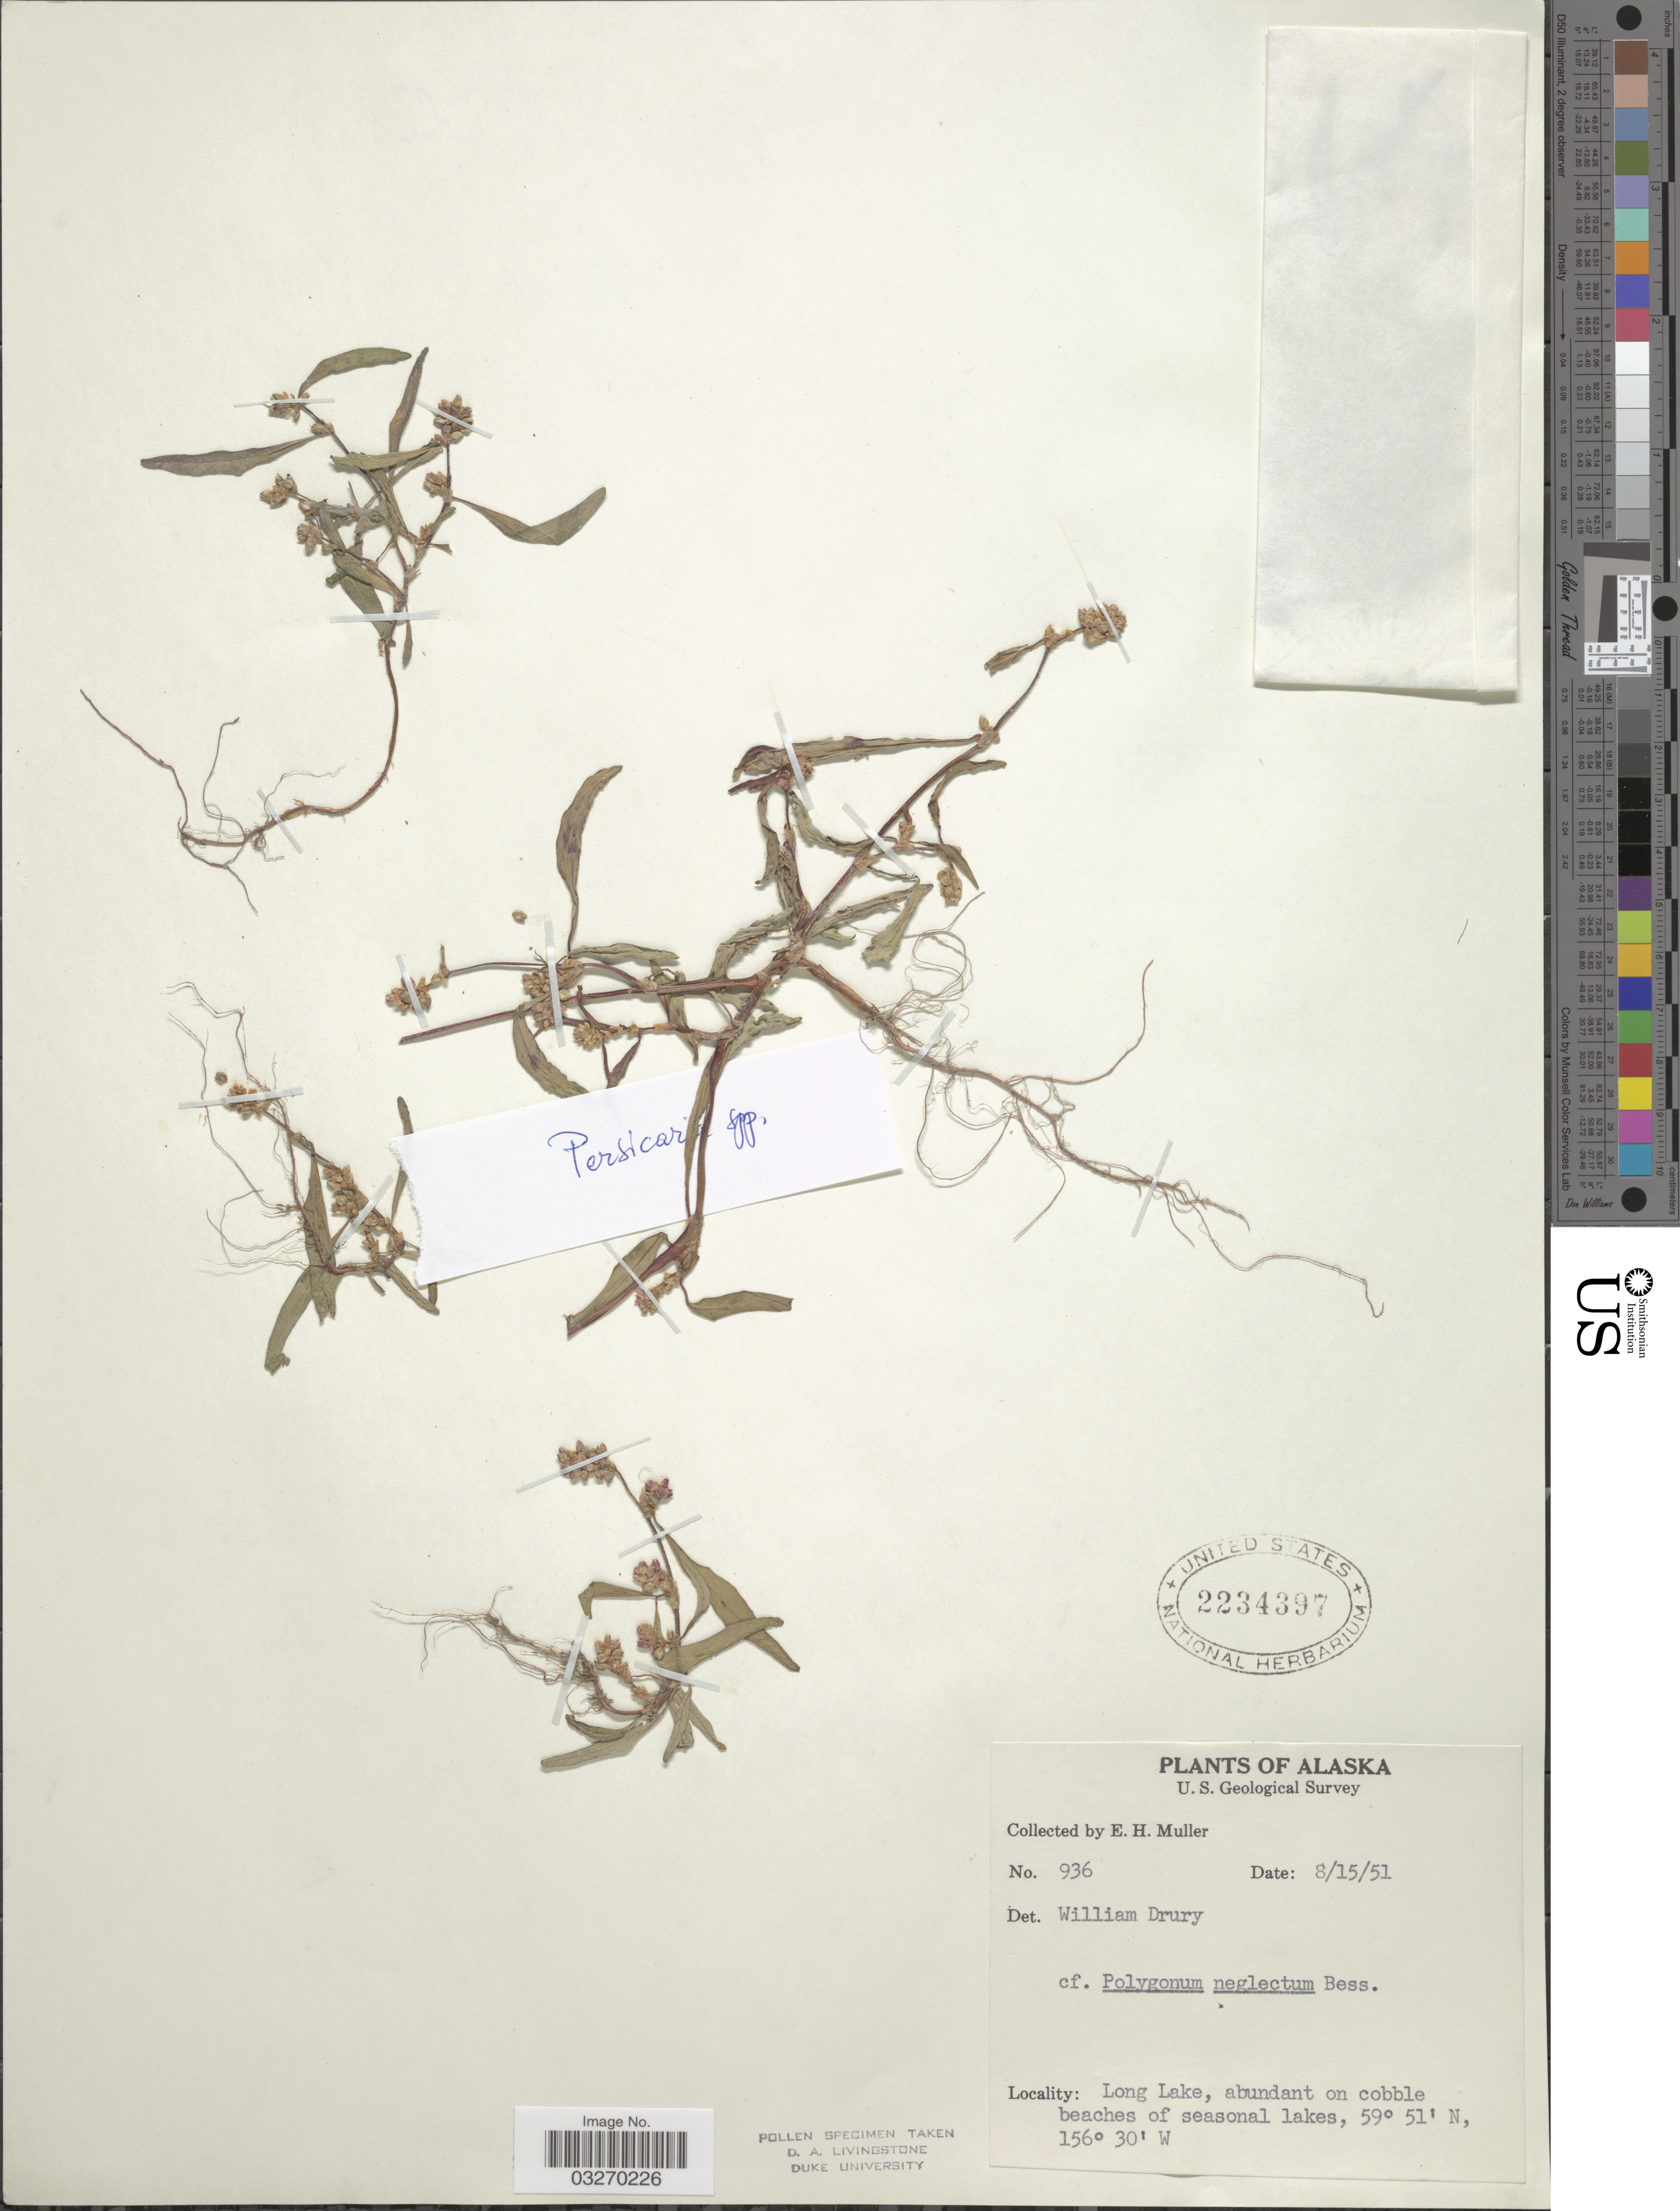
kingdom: Plantae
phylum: Tracheophyta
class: Magnoliopsida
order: Caryophyllales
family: Polygonaceae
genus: Polygonum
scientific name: Polygonum neglectum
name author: Besser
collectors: E. H. Muller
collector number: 936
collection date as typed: Transcribed d/m/y: 15/8/51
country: United States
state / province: Alaska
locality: Long Lake, abundant on cobble beaches of seasonal lakes.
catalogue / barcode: US 2234397